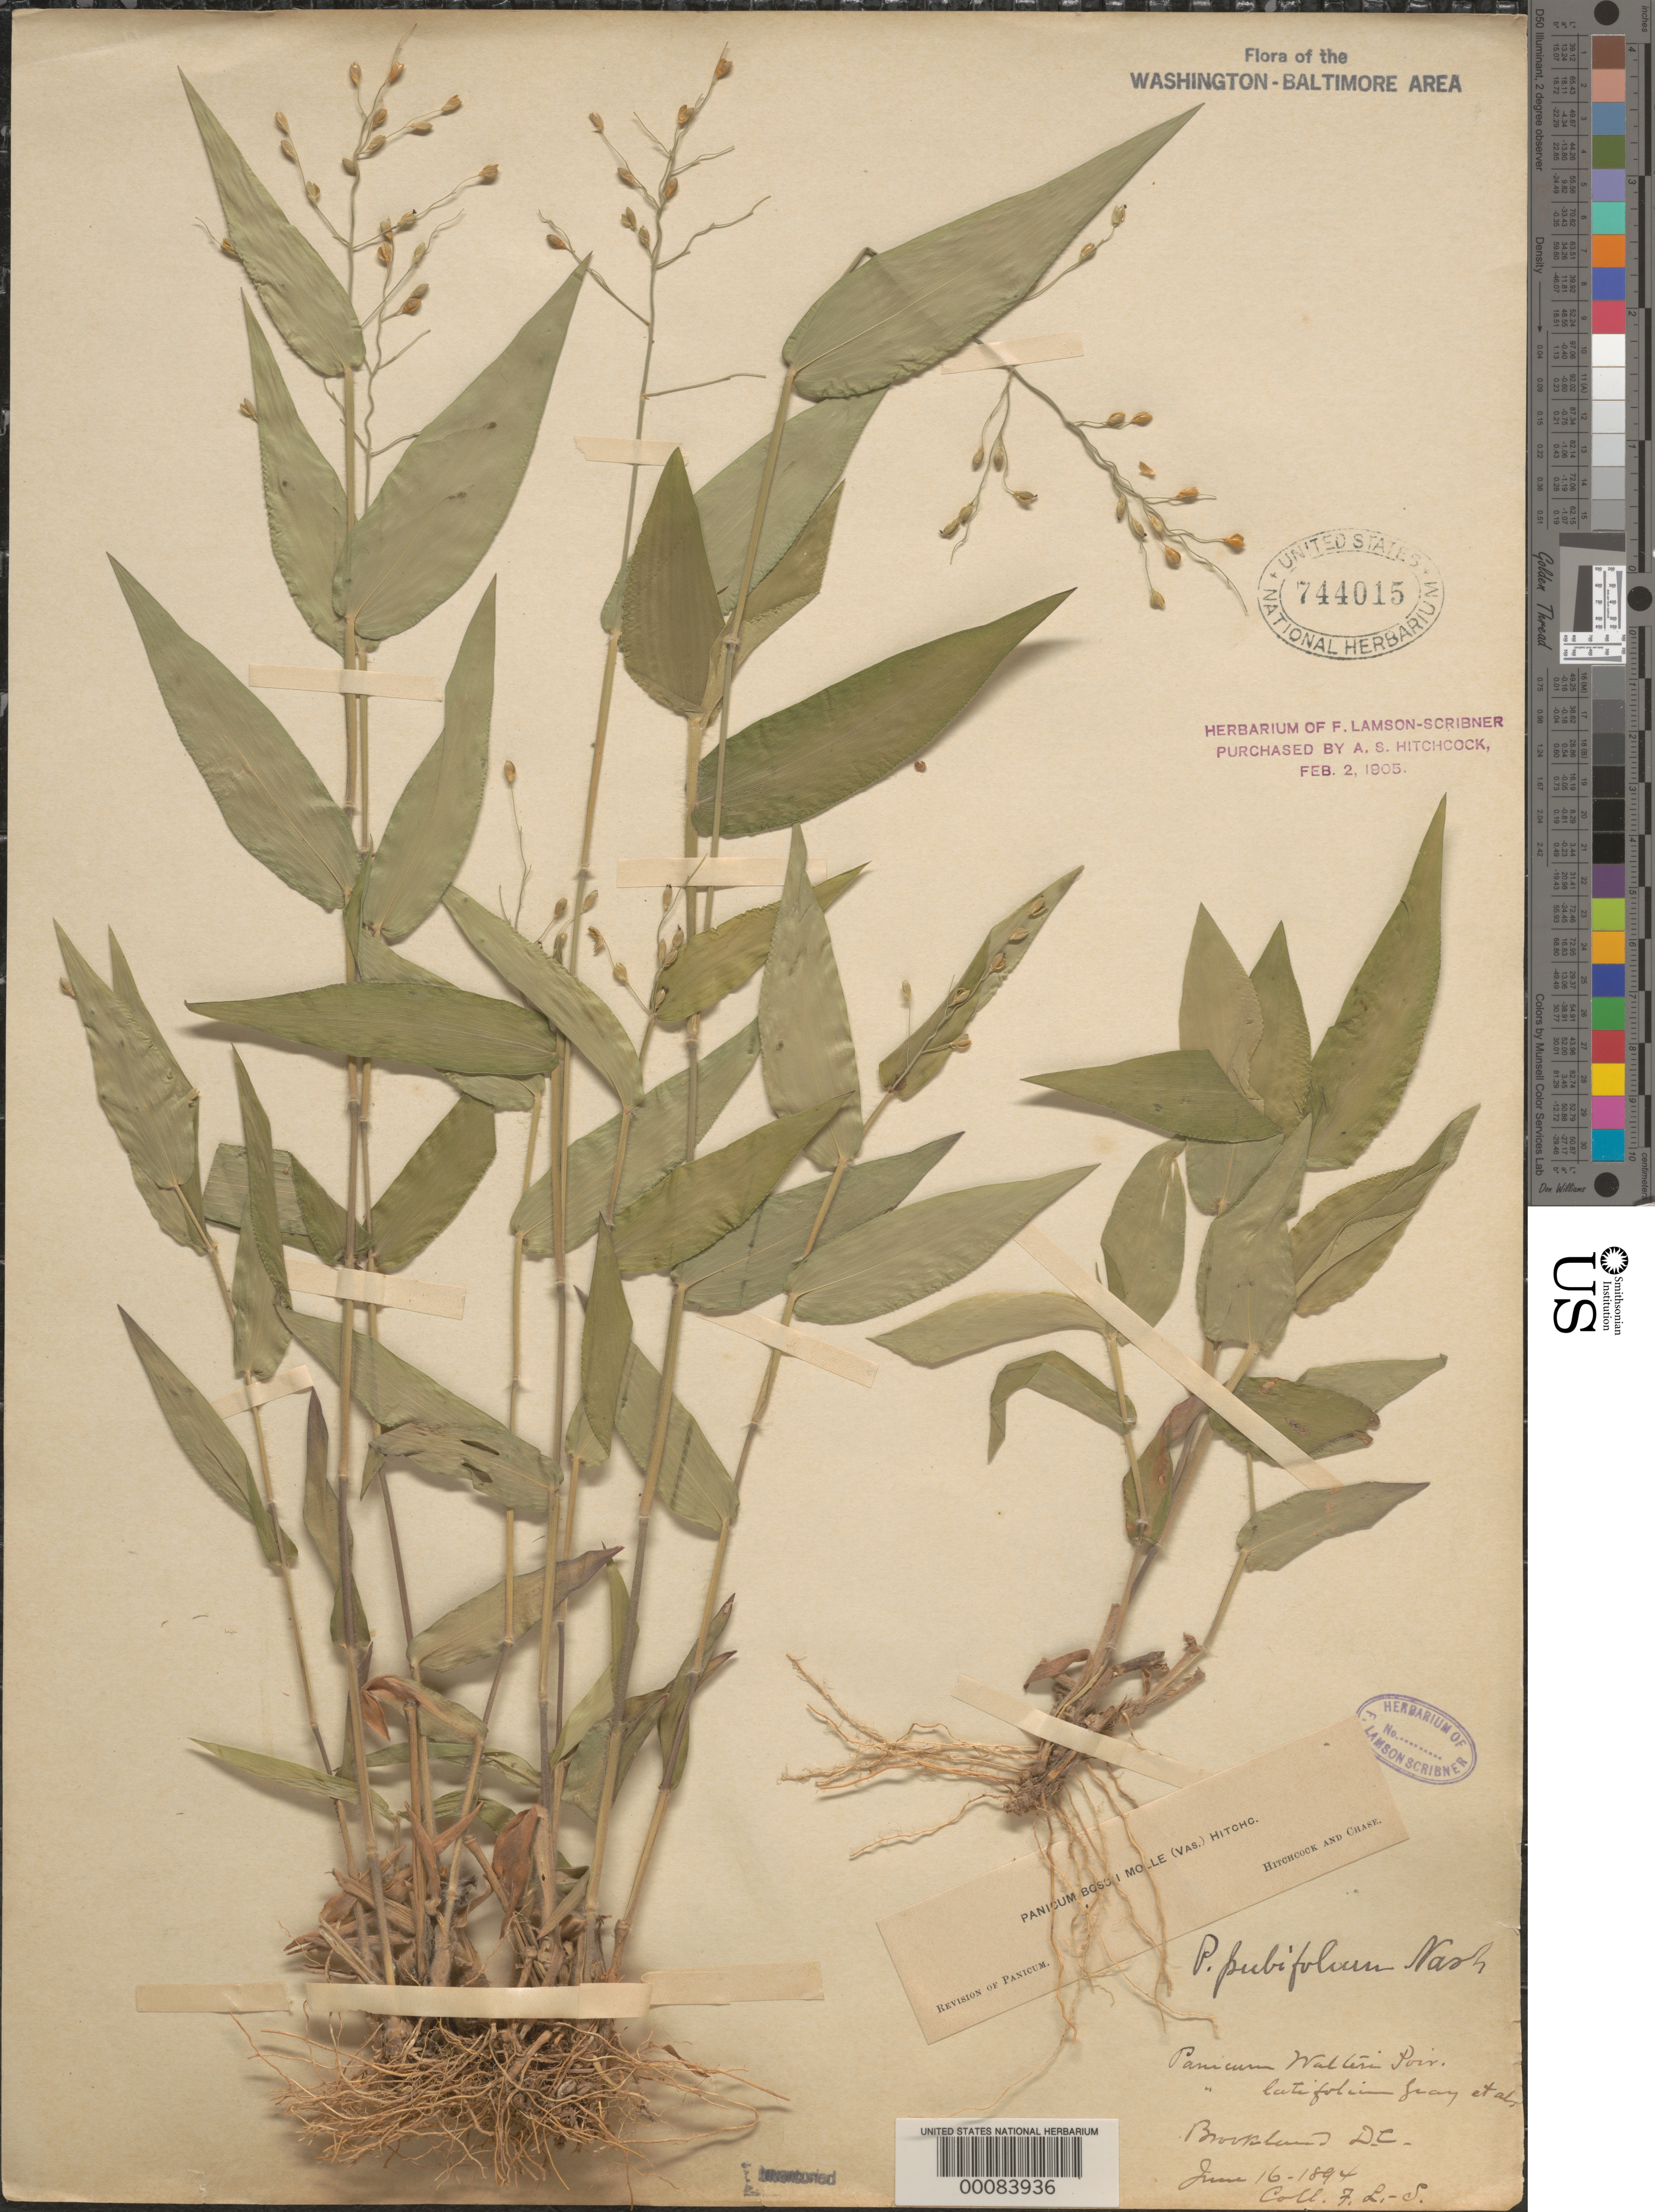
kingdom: Plantae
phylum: Tracheophyta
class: Liliopsida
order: Poales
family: Poaceae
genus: Dichanthelium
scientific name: Dichanthelium boscii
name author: (Poir.) Gould & C.A. Clark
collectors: F. L. Scribner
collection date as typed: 16 Jun 1894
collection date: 1894-06-16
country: United States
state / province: District of Columbia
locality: Brookland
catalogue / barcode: US 744015